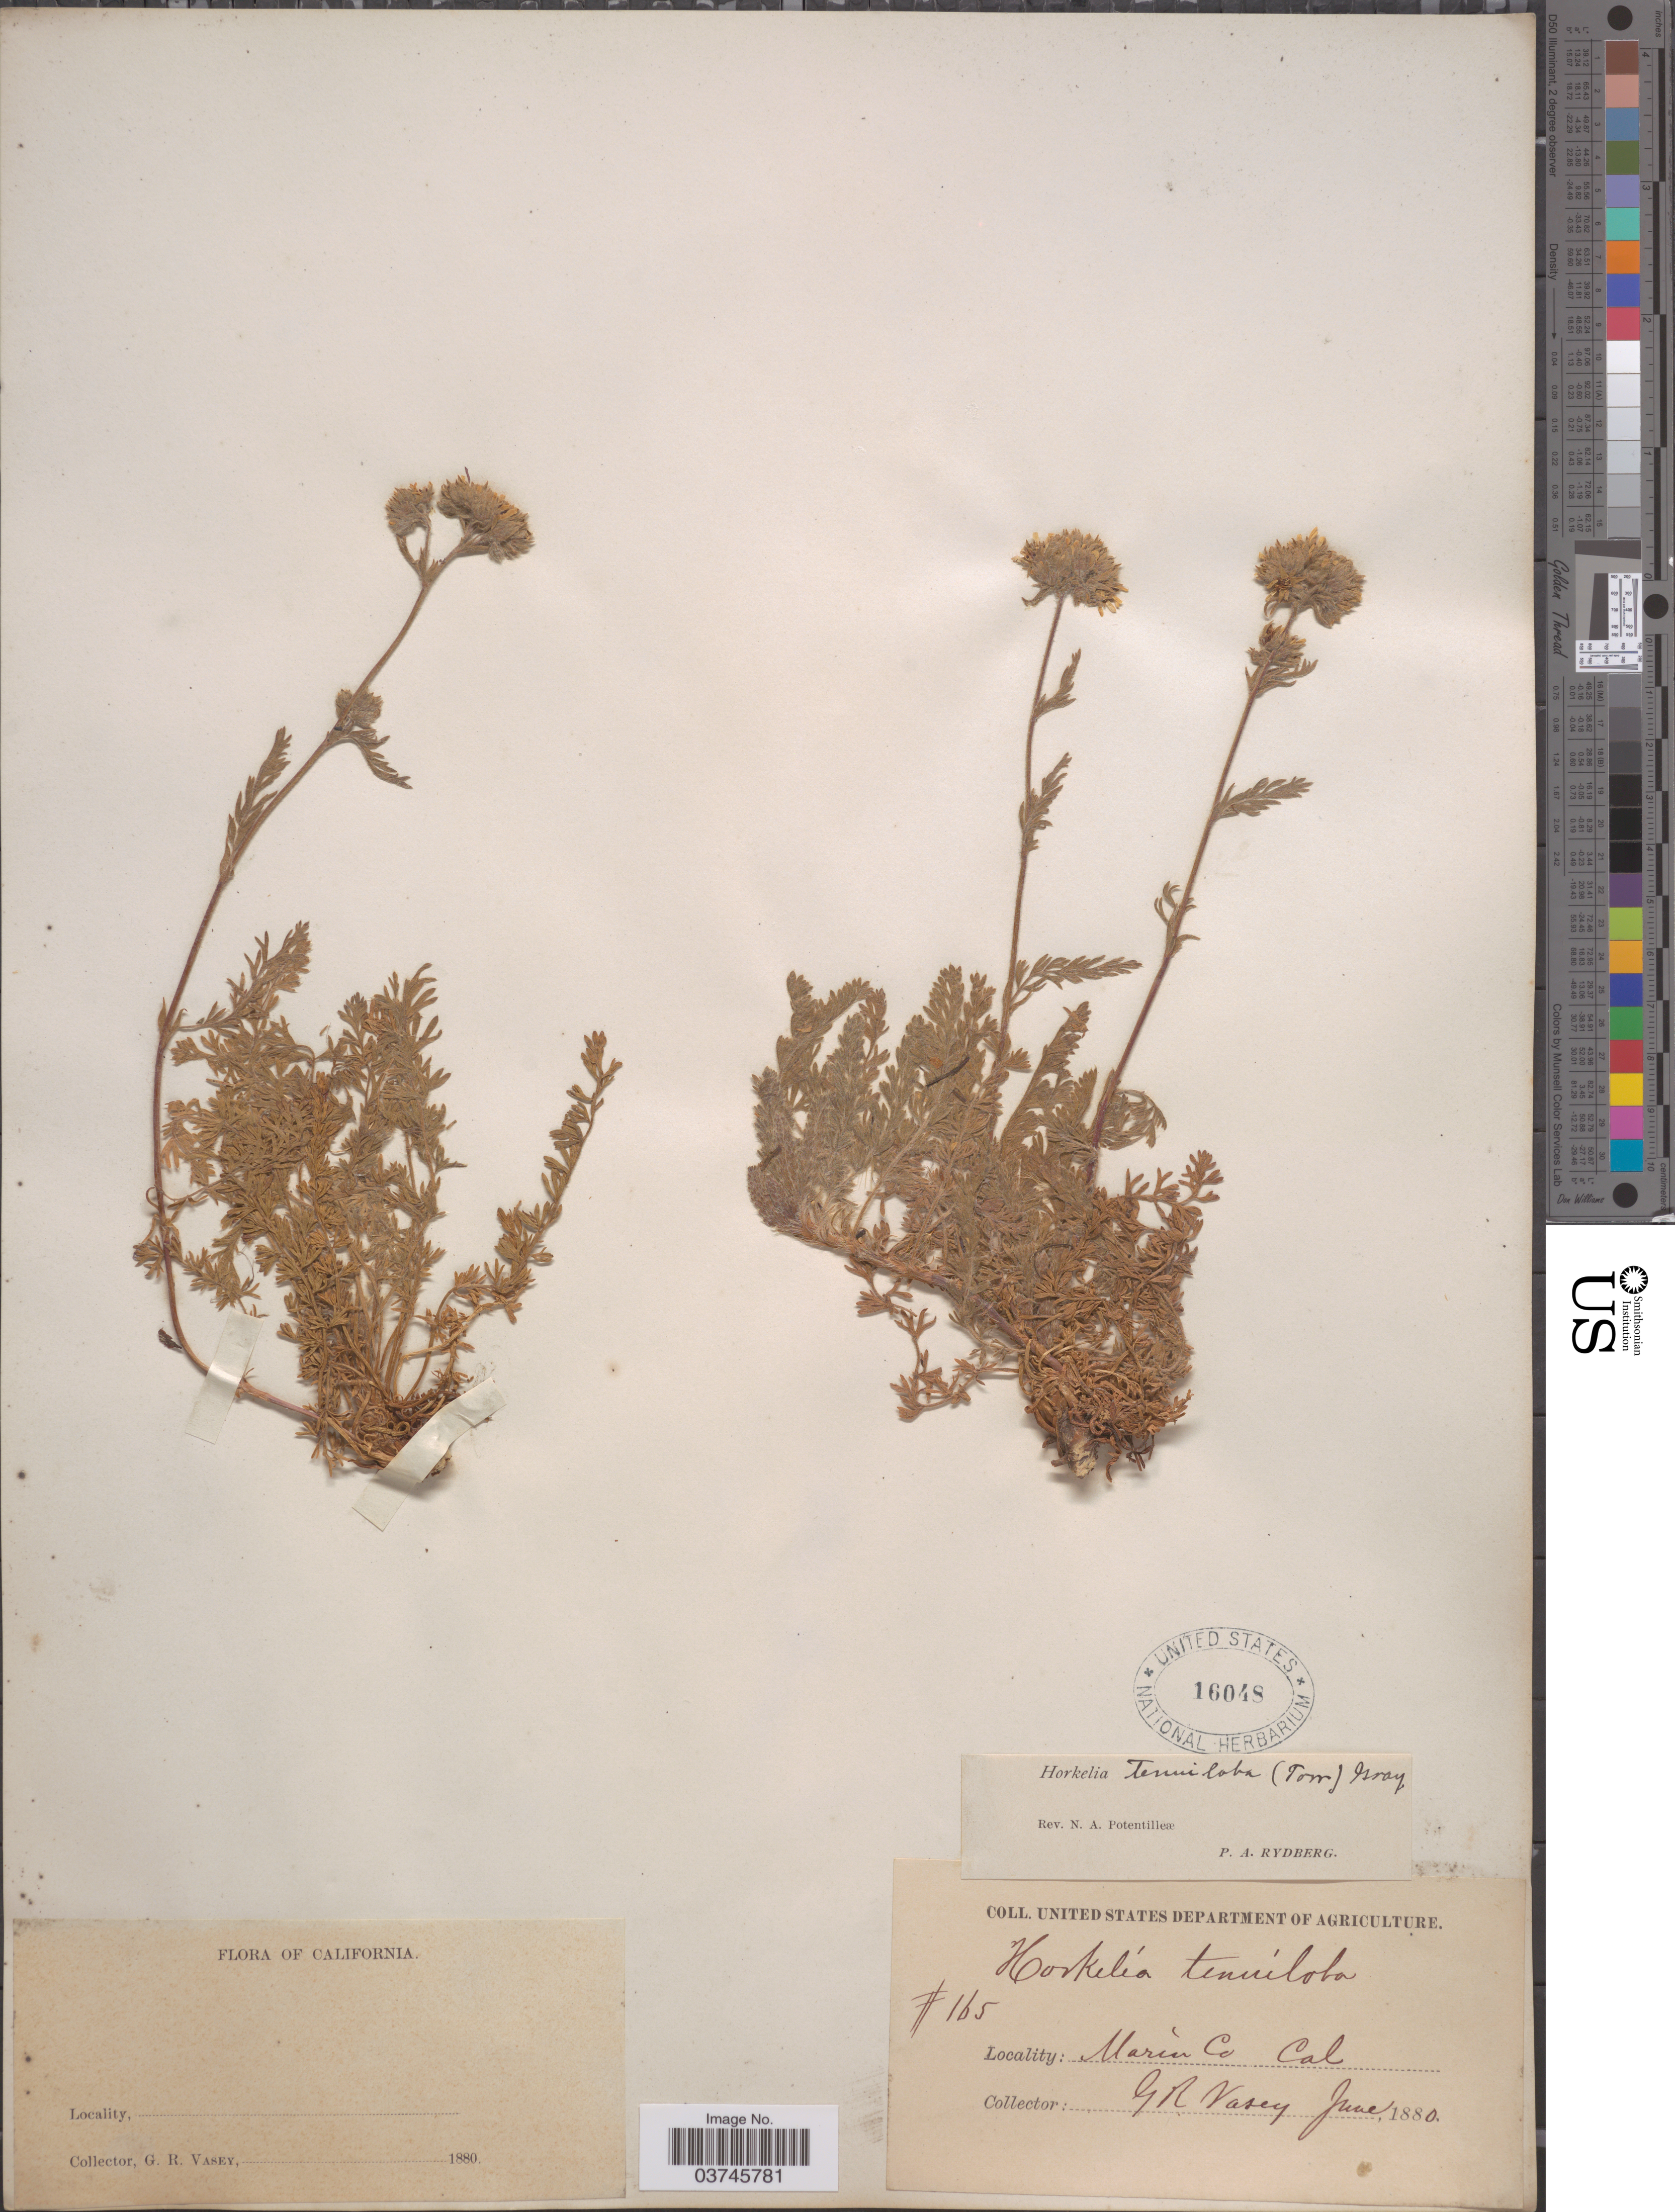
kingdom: Plantae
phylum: Tracheophyta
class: Magnoliopsida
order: Rosales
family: Rosaceae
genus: Potentilla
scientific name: Potentilla micheneri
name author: Greene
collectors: G. R. Vasey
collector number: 165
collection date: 1880-06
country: United States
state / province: California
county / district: Marin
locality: Marin Co.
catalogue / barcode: US 16048